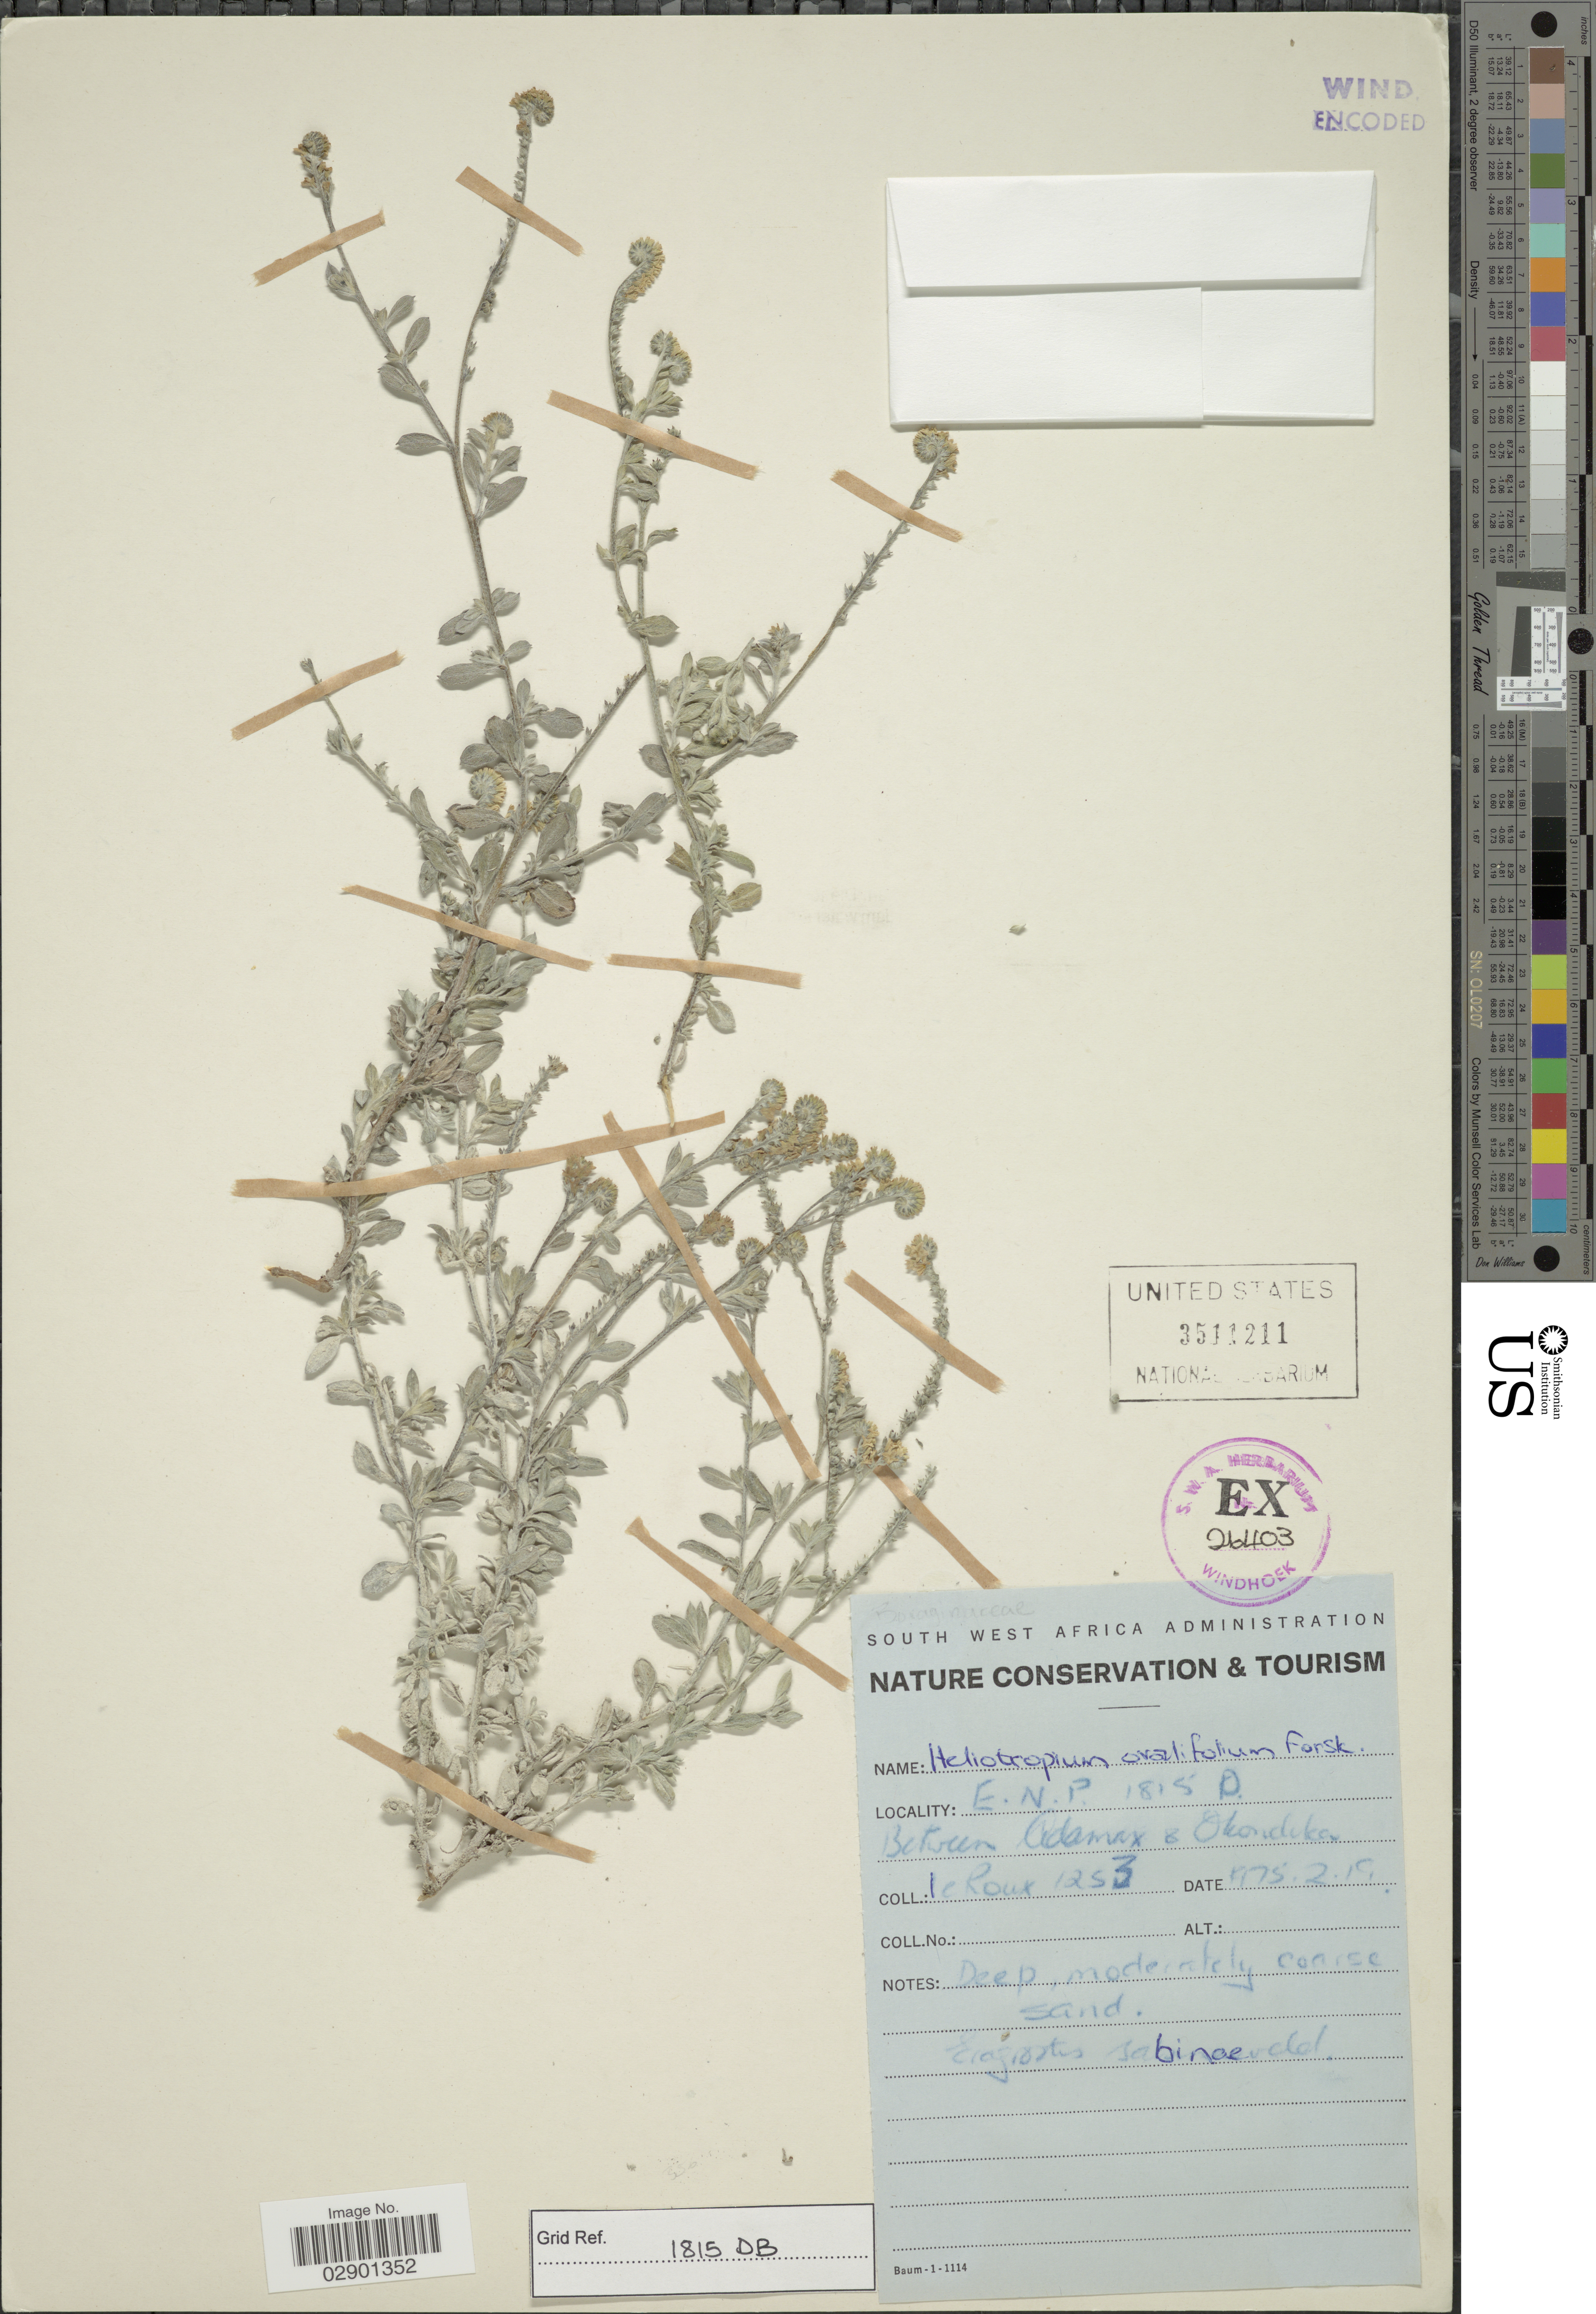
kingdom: Plantae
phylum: Tracheophyta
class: Magnoliopsida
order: Boraginales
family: Heliotropiaceae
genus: Heliotropium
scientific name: Heliotropium ovalifolium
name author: Forssk.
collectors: -. le Roux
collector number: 1253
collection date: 1975-02-19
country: Namibia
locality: E.N.P. 1815D. Between Adamax & Okondeka.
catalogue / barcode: US 3511211